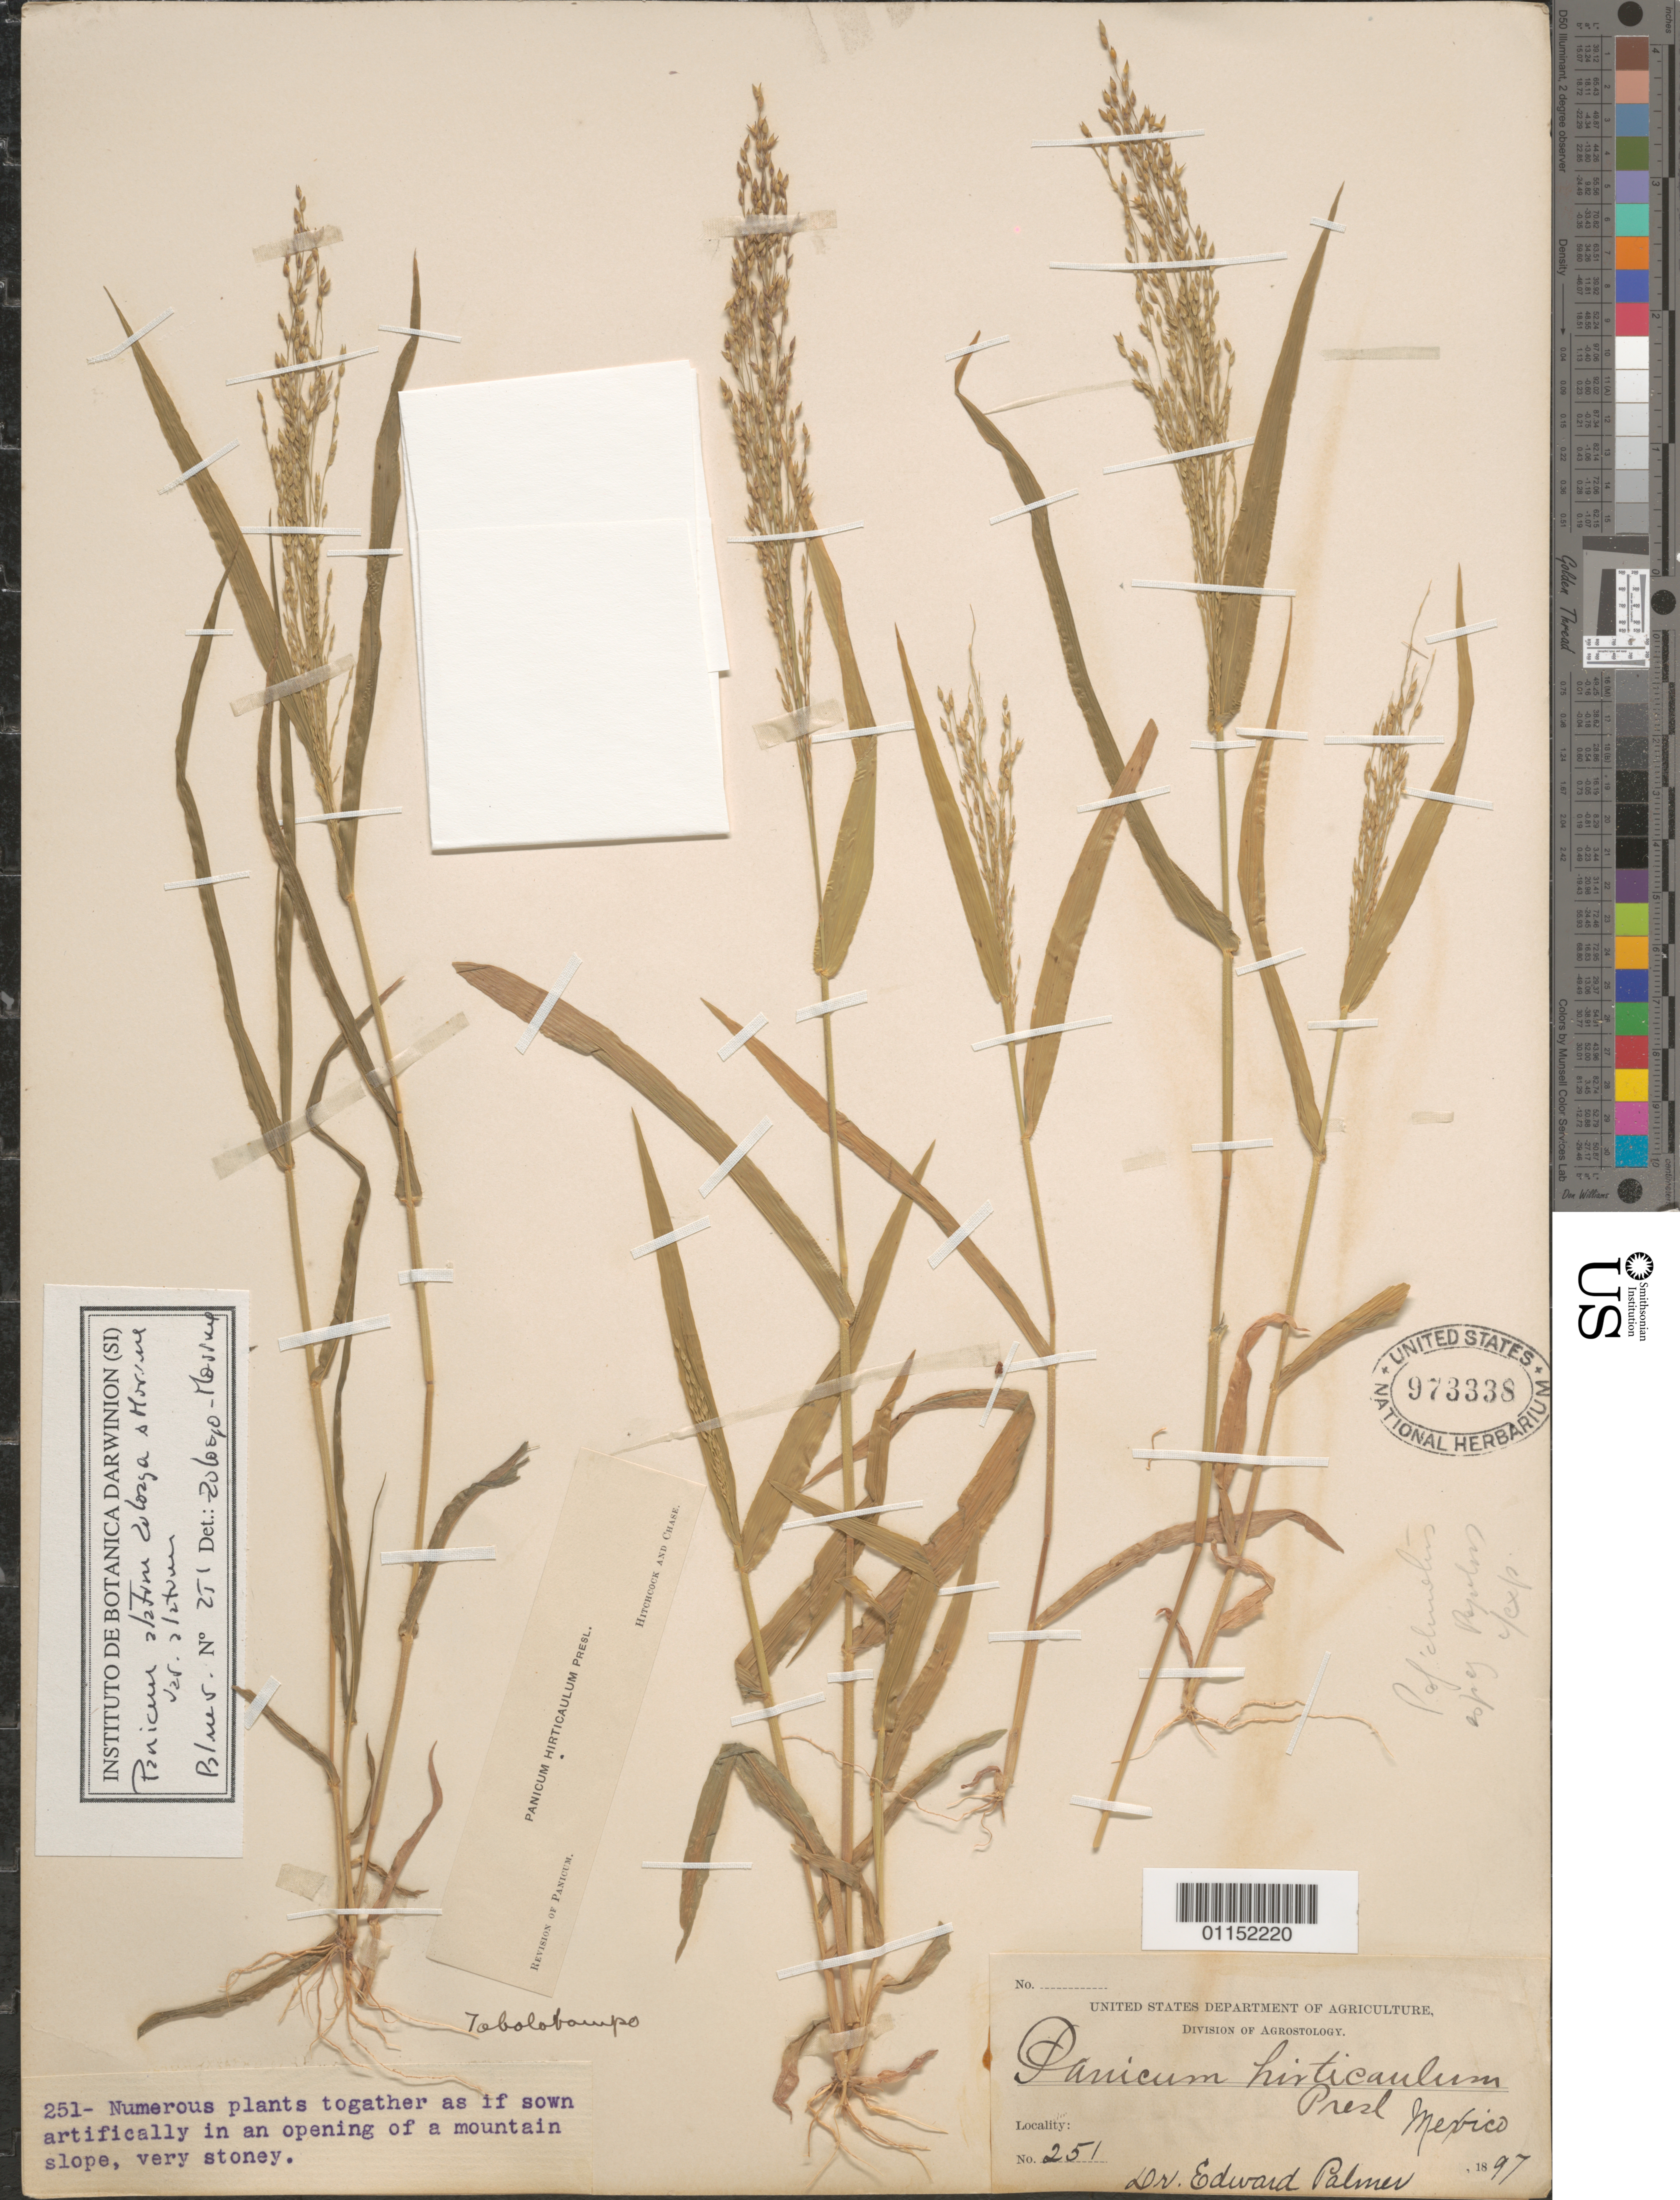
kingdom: Plantae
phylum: Tracheophyta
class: Liliopsida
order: Poales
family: Poaceae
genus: Panicum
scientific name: Panicum alatum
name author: Zuloaga & Morrone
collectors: E. Palmer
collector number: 251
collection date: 1897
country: Mexico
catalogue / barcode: US 973338